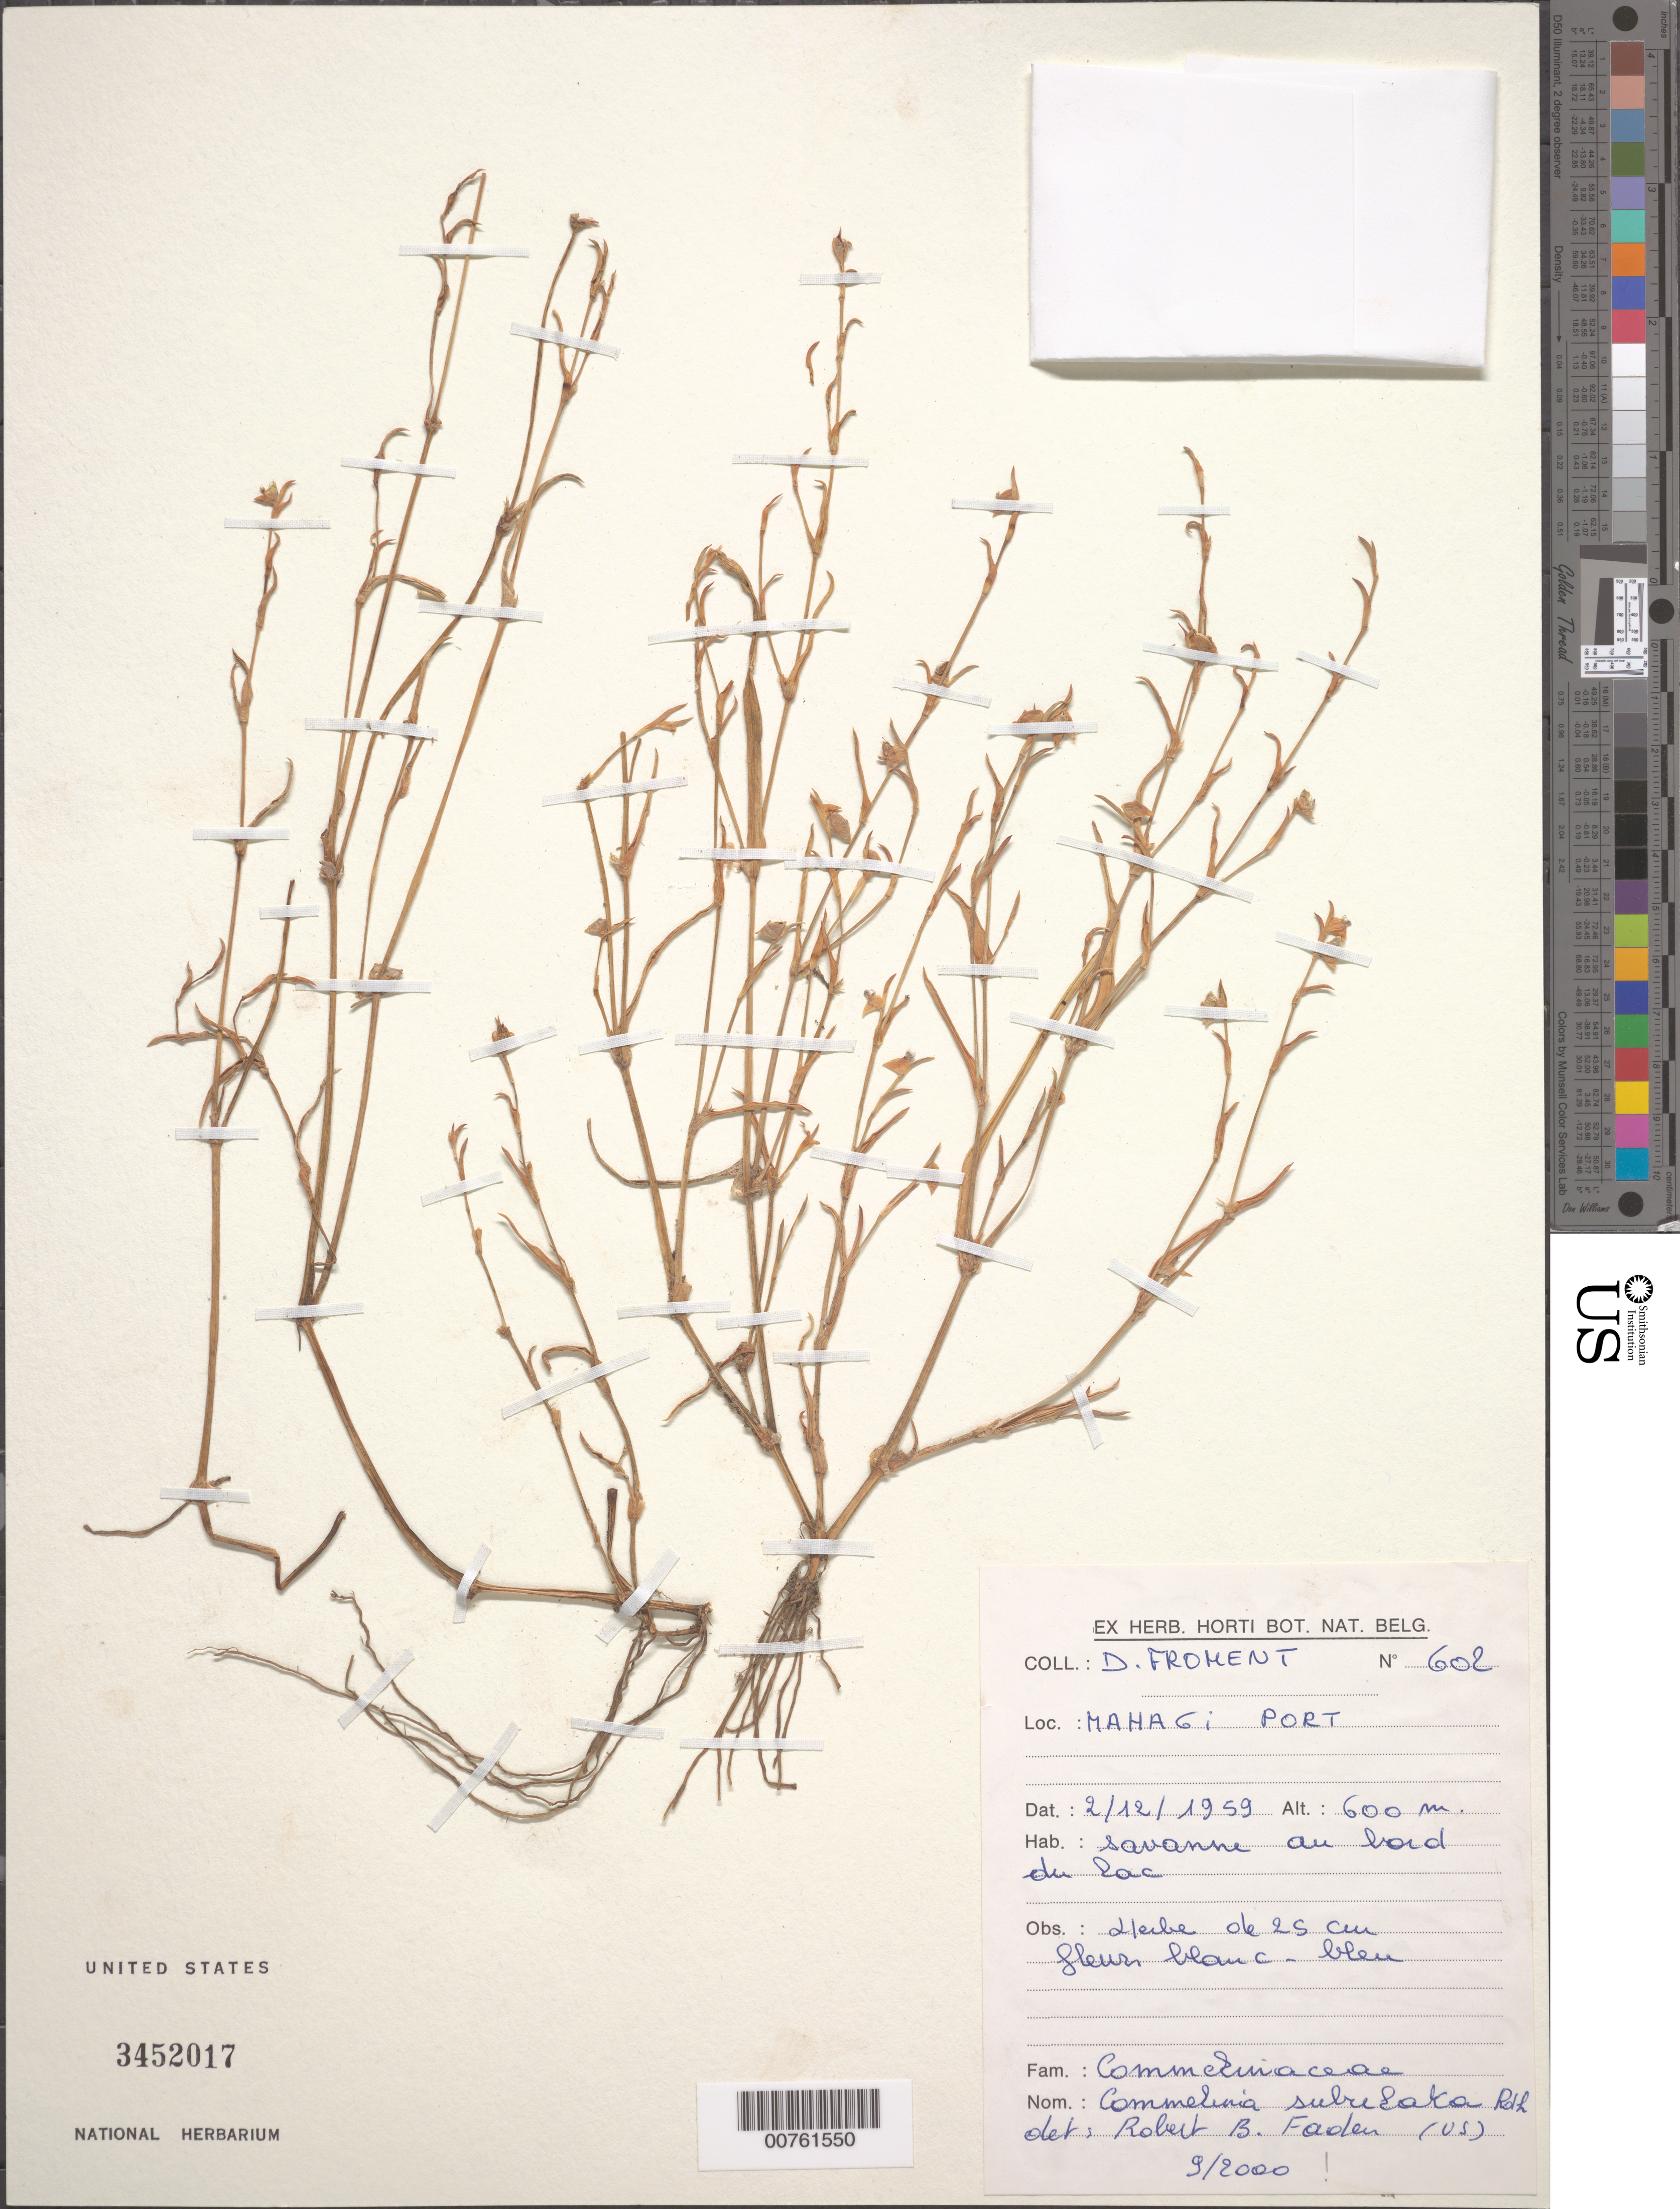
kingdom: Plantae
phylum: Tracheophyta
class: Liliopsida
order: Commelinales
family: Commelinaceae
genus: Commelina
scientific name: Commelina subulata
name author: Roth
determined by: Faden, Robert B., (US), Smithsonian Institution - National Museum of Natural History (UNITED STATES)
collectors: D. Froment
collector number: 602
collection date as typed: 02 Dec 1959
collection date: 1959-12-02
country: Congo, Democratic Republic of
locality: Mahagi Port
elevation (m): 600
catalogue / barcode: US 3452017